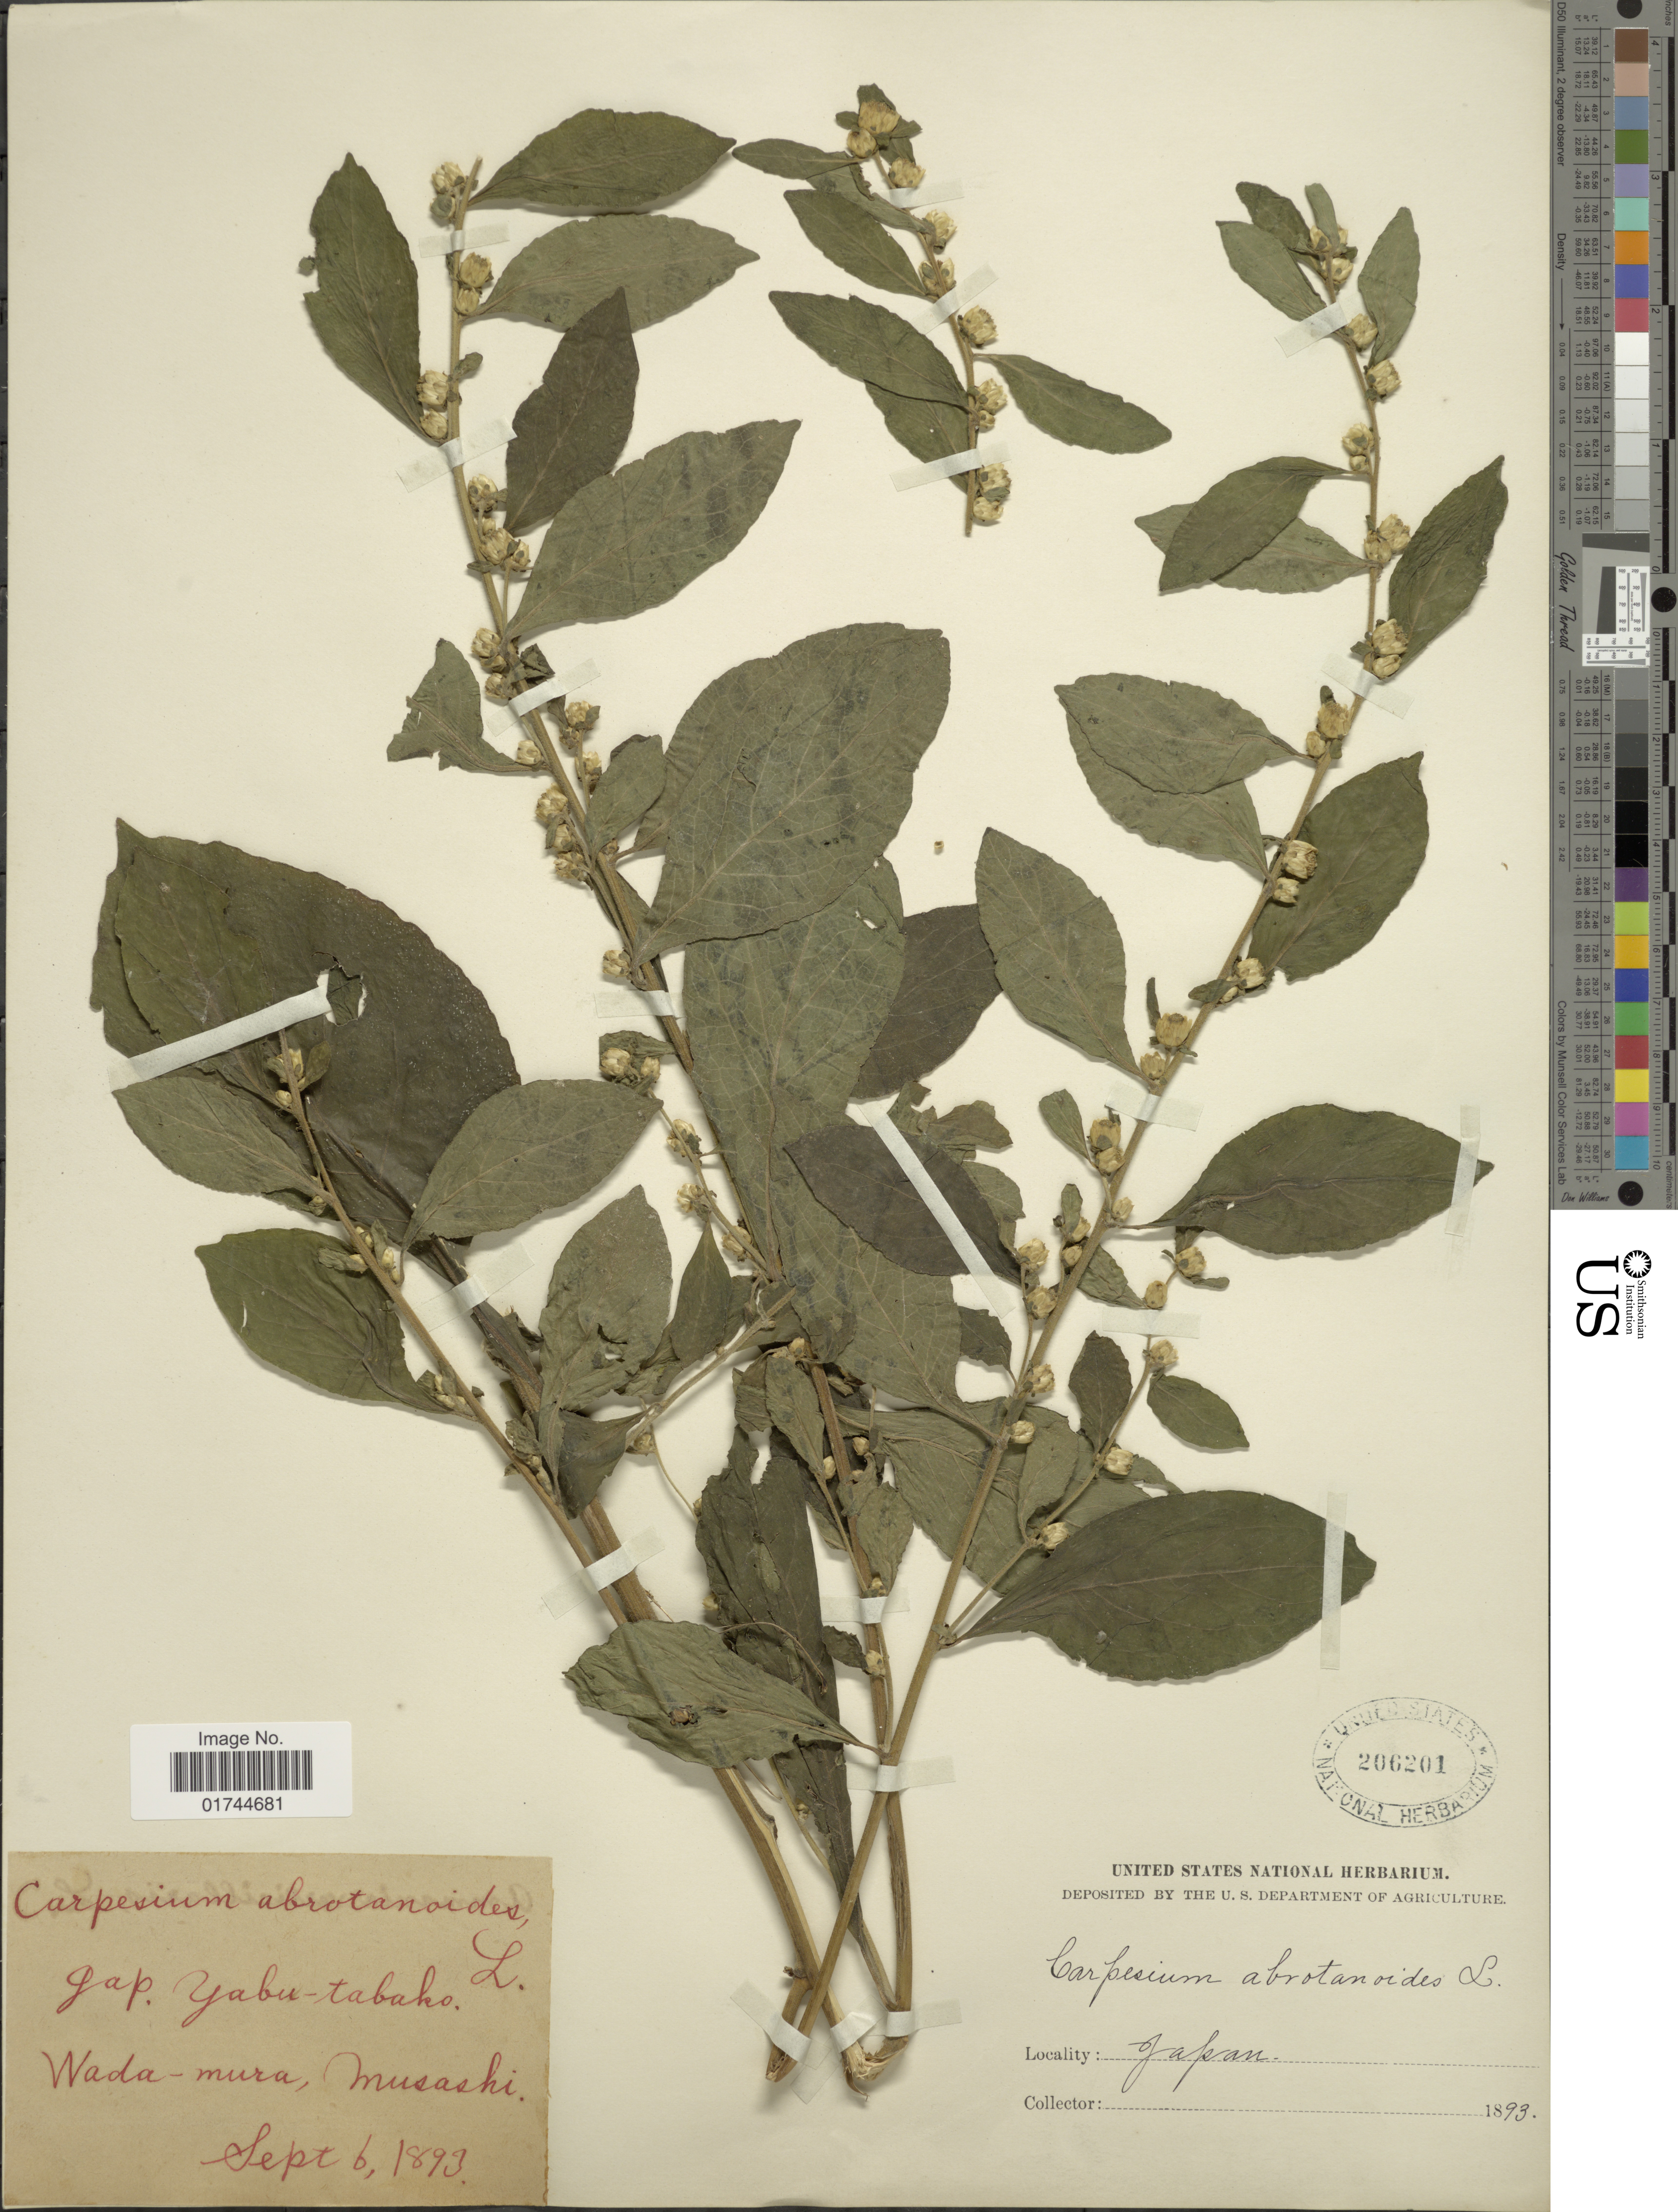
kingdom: Plantae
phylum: Tracheophyta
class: Magnoliopsida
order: Asterales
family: Asteraceae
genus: Carpesium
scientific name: Carpesium abrotanoides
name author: L.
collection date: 1893-09-06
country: Japan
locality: Wada-mura, musashi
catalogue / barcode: US 206201